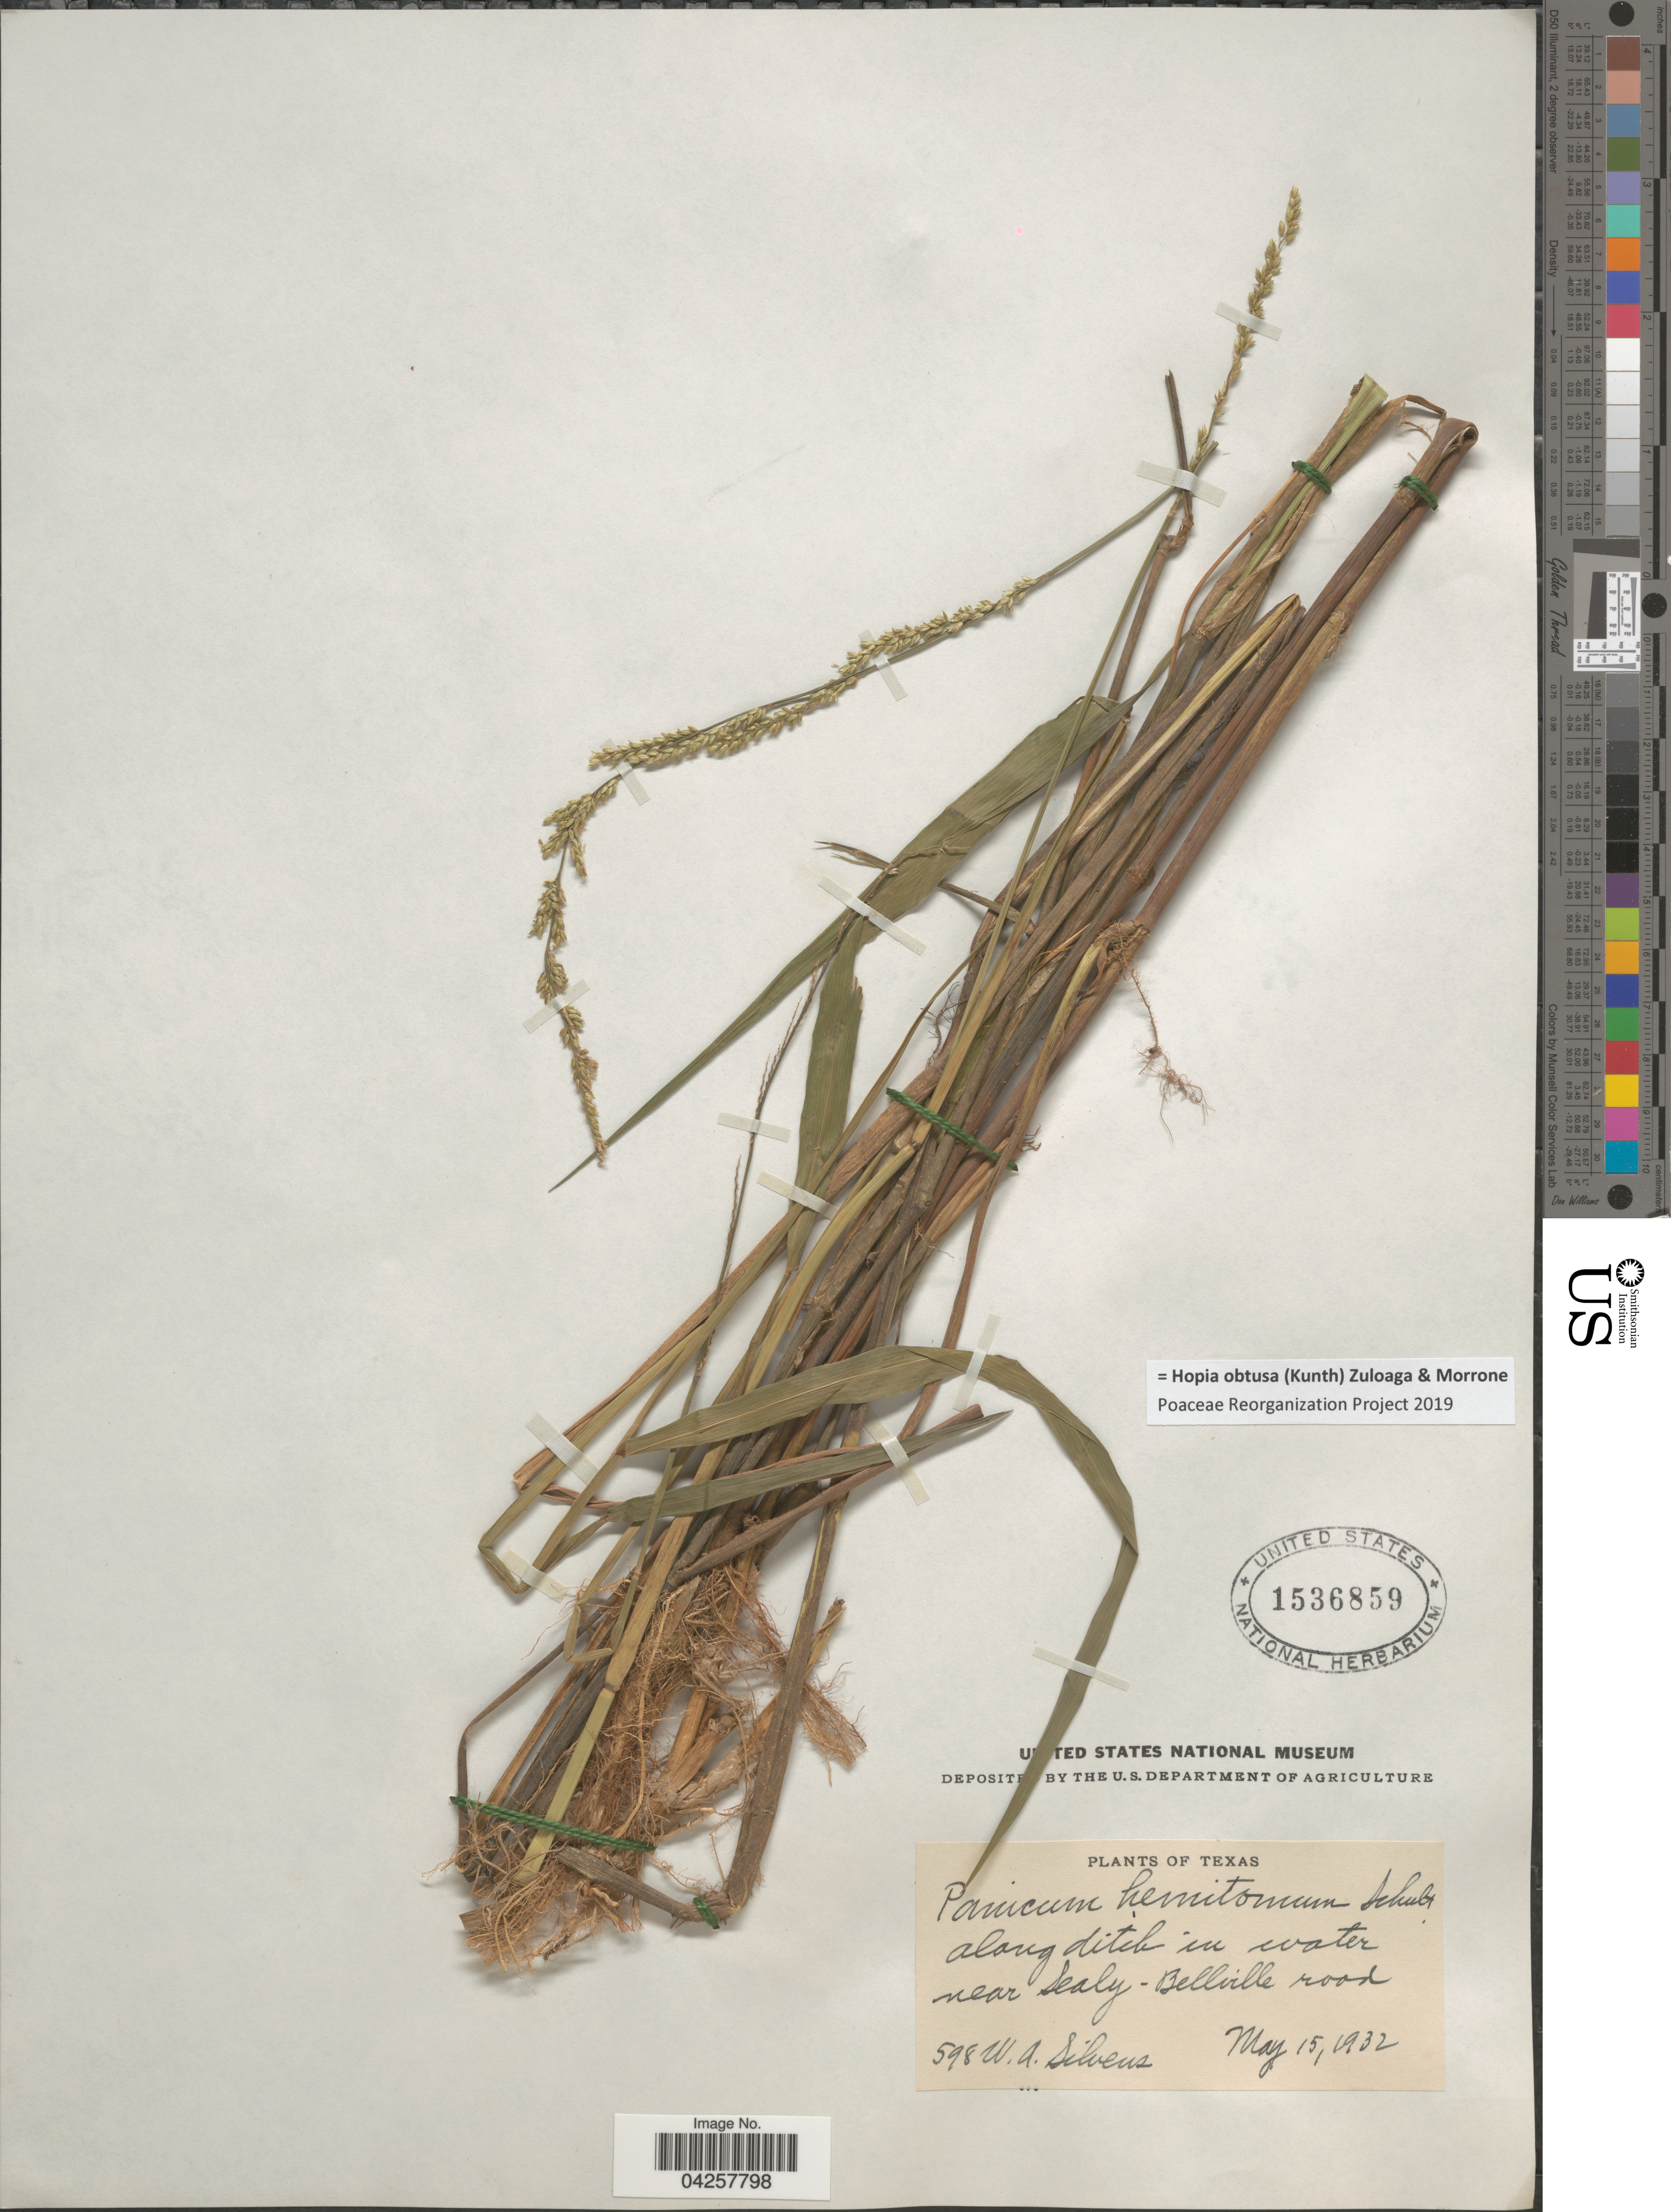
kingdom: Plantae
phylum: Tracheophyta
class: Liliopsida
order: Poales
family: Poaceae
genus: Hopia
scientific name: Hopia obtusa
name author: (Kunth) Zuloaga & Morrone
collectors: W. Silveus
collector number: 598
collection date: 1932-05-15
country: United States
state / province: Texas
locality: Along ditch in water near Sealy - Bellville road.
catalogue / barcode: US 1536859